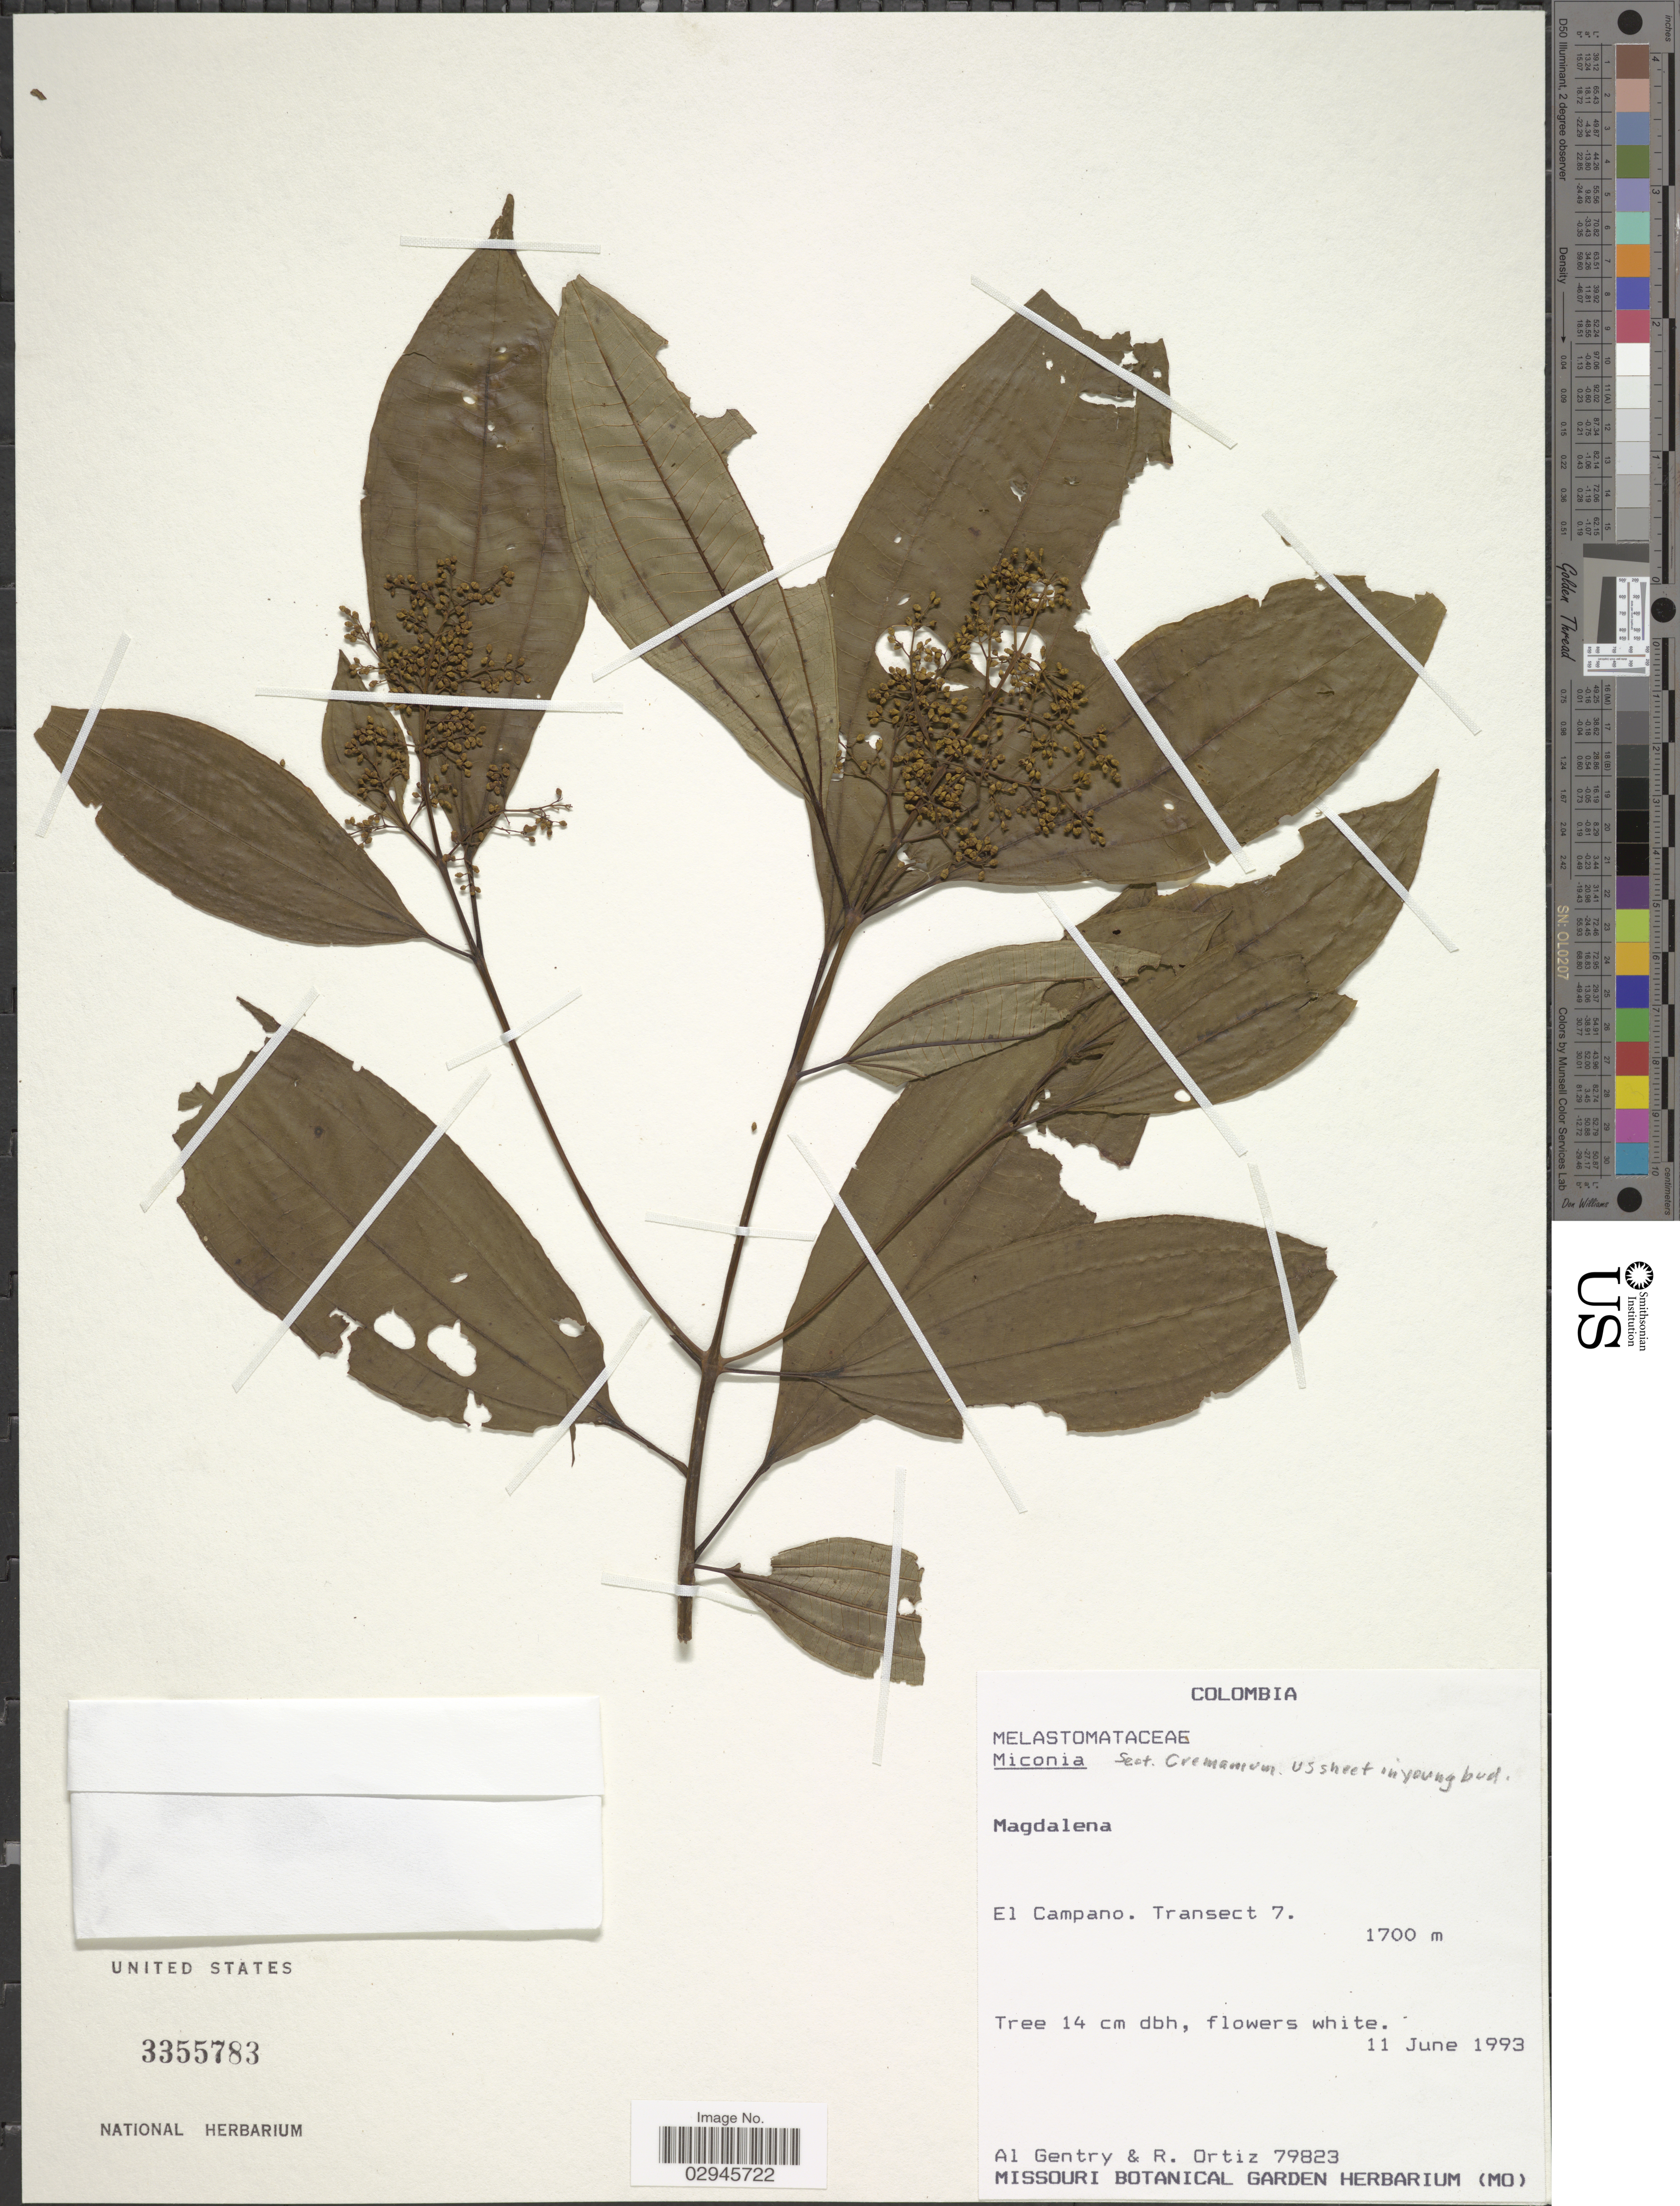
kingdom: Plantae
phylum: Tracheophyta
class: Magnoliopsida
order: Myrtales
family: Melastomataceae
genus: Miconia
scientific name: Miconia sp.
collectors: A. H. Gentry & R. Ortiz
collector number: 79823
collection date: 1993-06-11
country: Colombia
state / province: Magdalena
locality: El Campano. Transect 7.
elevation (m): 1700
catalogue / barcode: US 3355783